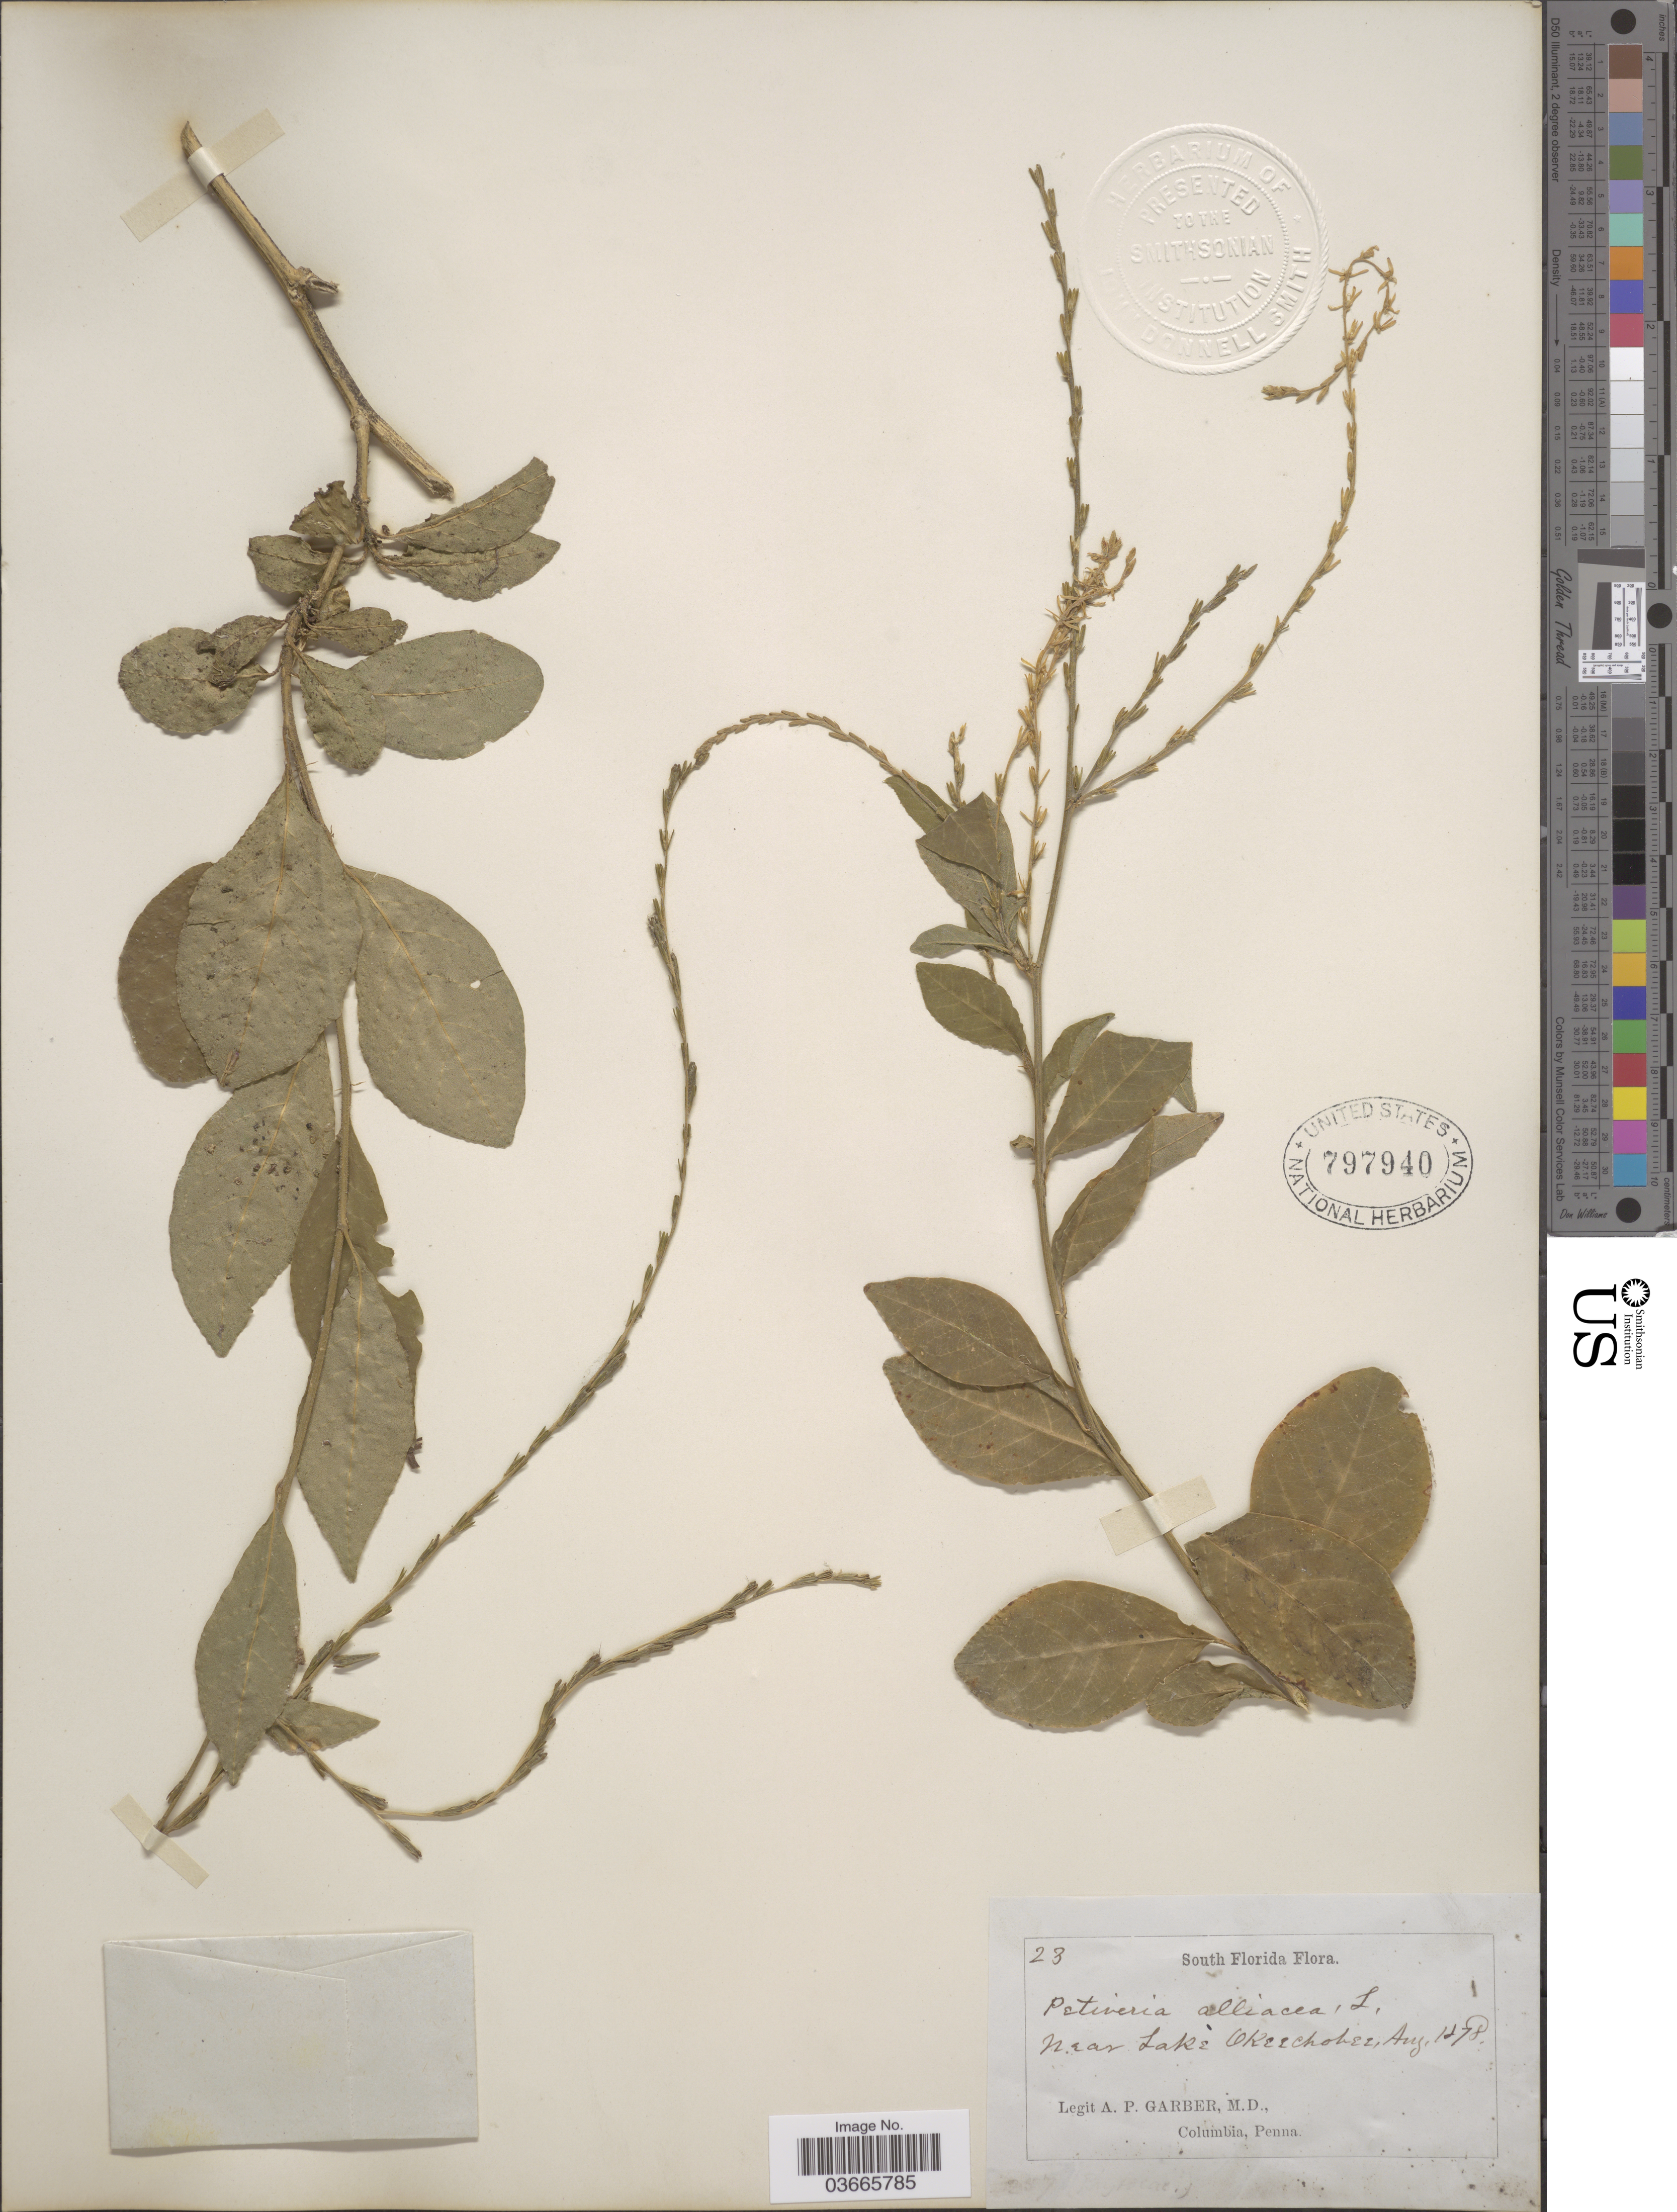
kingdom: Plantae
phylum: Tracheophyta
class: Magnoliopsida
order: Caryophyllales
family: Phytolaccaceae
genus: Petiveria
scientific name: Petiveria alliacea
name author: L.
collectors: A. P. Garber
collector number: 23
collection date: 1878-08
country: United States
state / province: Florida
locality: Near lake Okeechobee. South Florida.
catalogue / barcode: US 797940